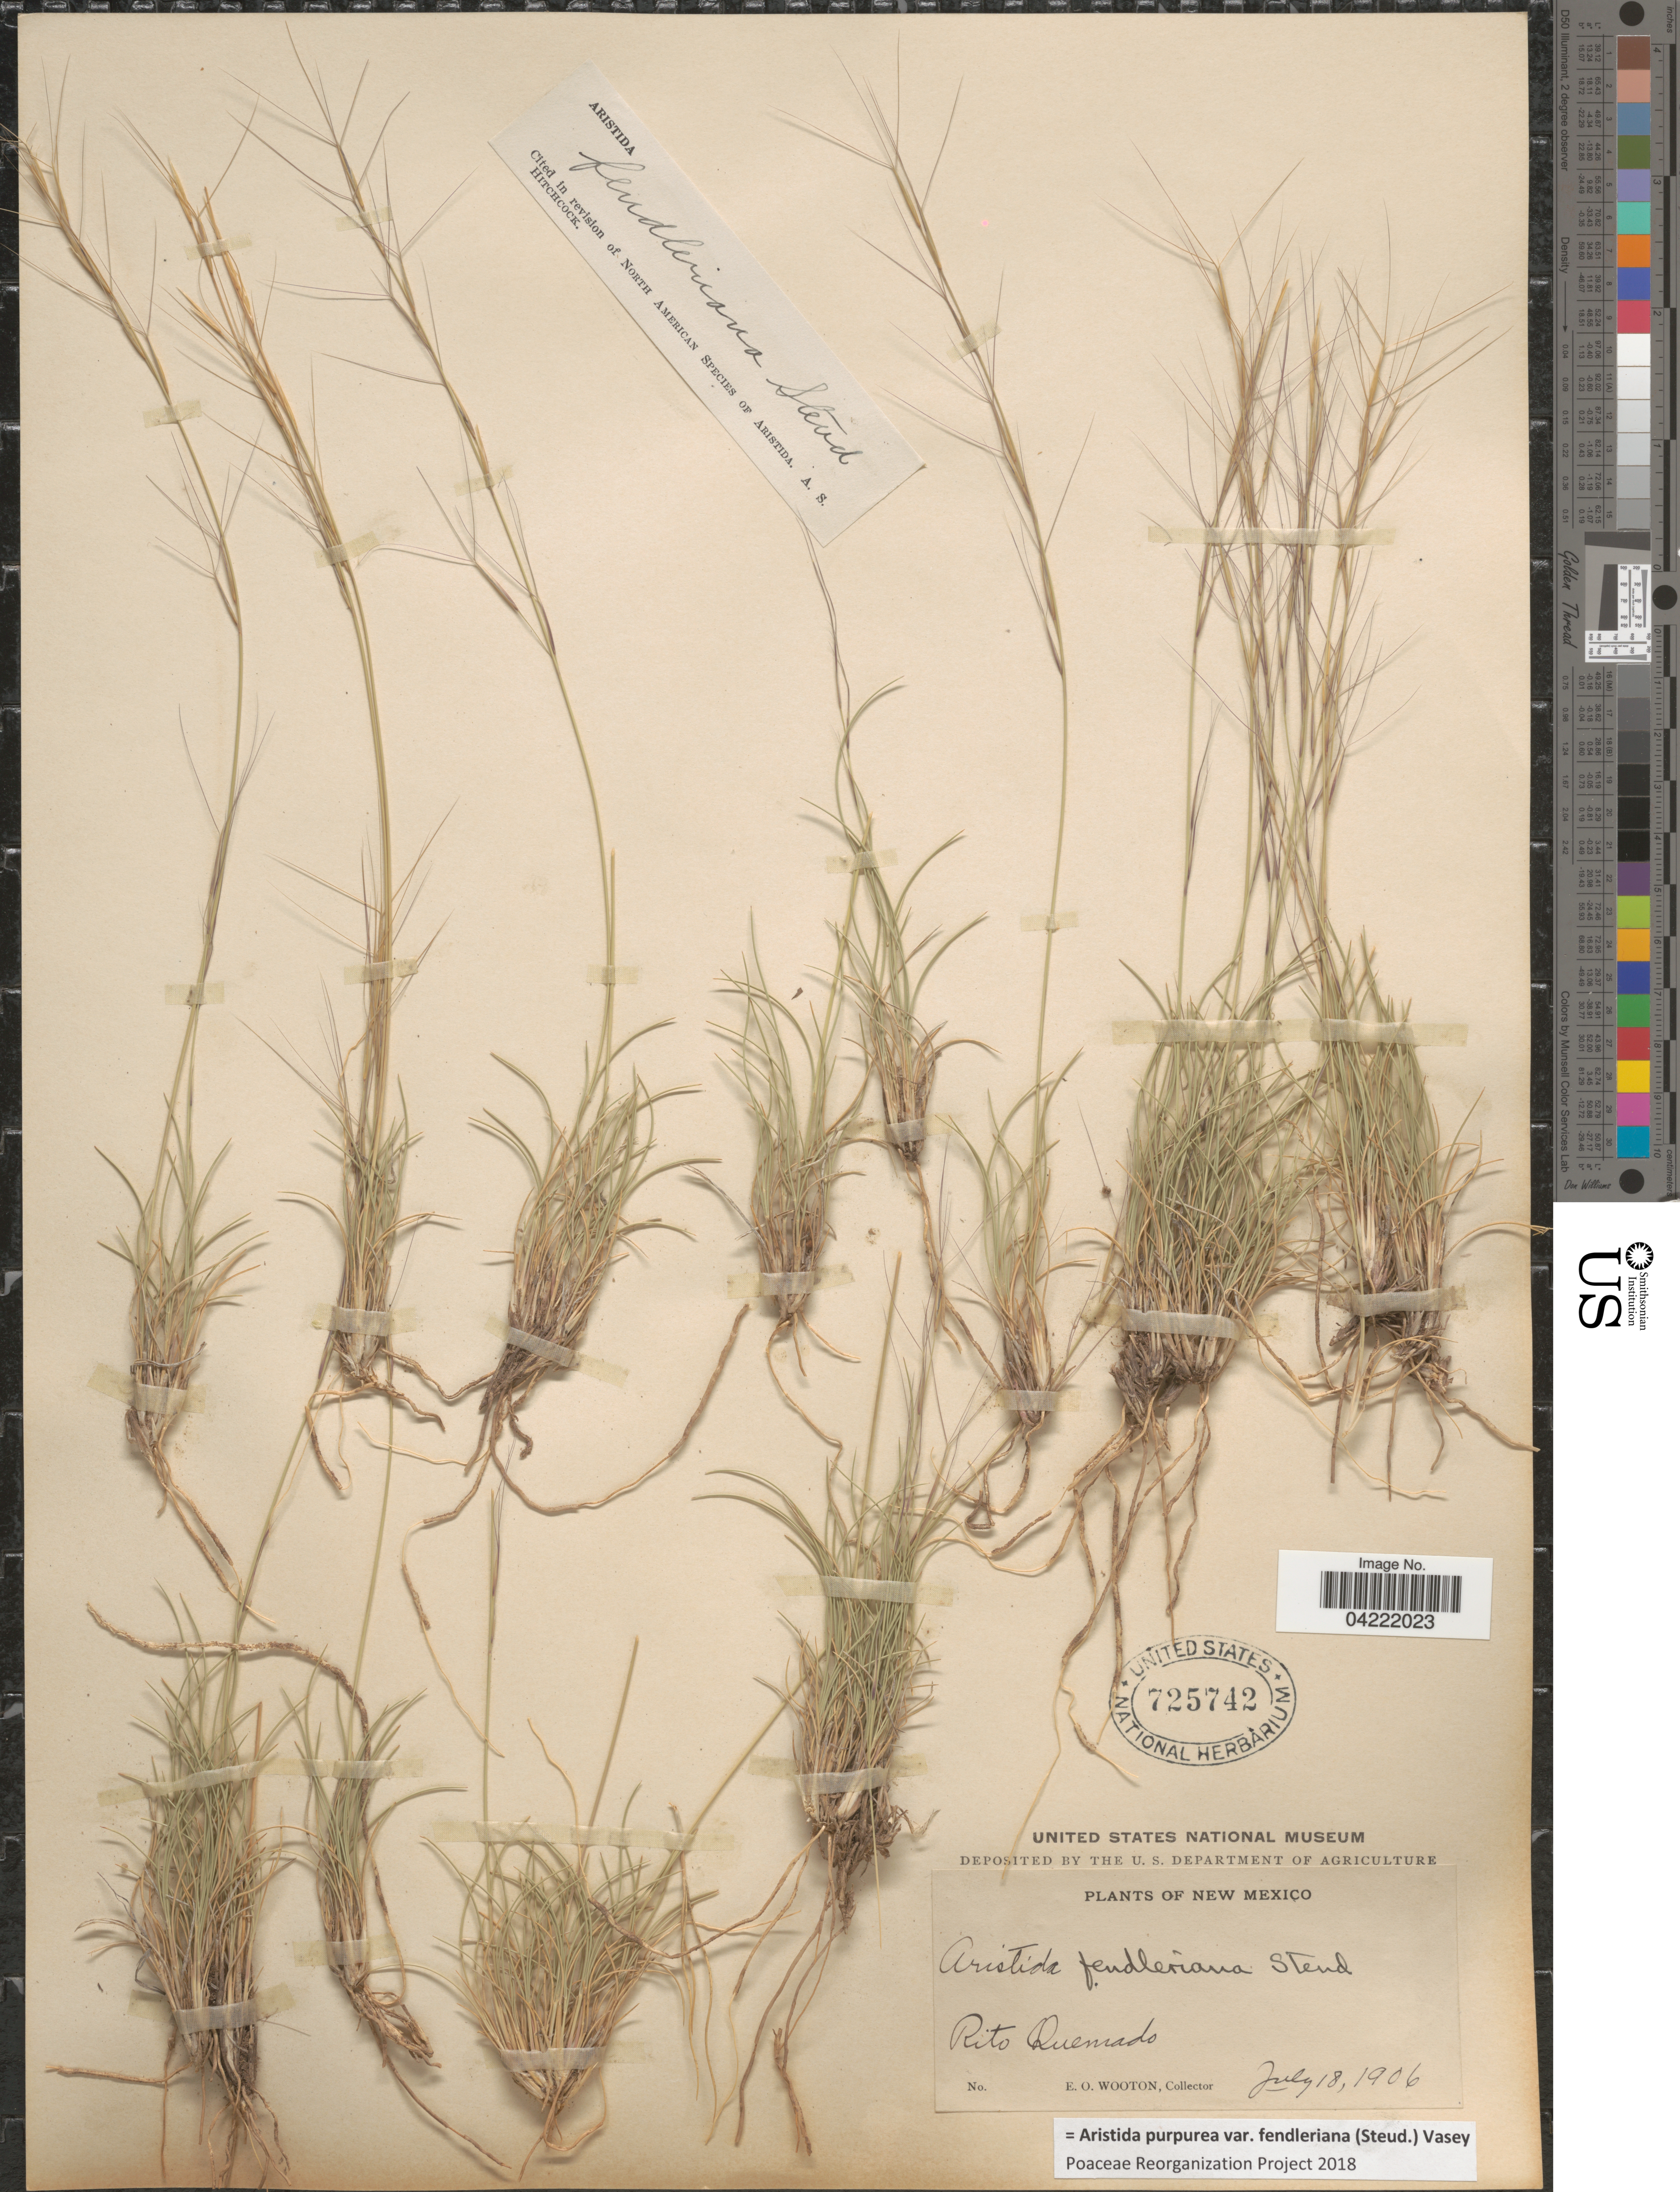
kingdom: Plantae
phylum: Tracheophyta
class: Liliopsida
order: Poales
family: Poaceae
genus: Aristida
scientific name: Aristida purpurea var. fendleriana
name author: (Steud.) Vasey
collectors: E. O. Wooton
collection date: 1906-07-18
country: United States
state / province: New Mexico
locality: Rito Quemado.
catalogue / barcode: US 725742